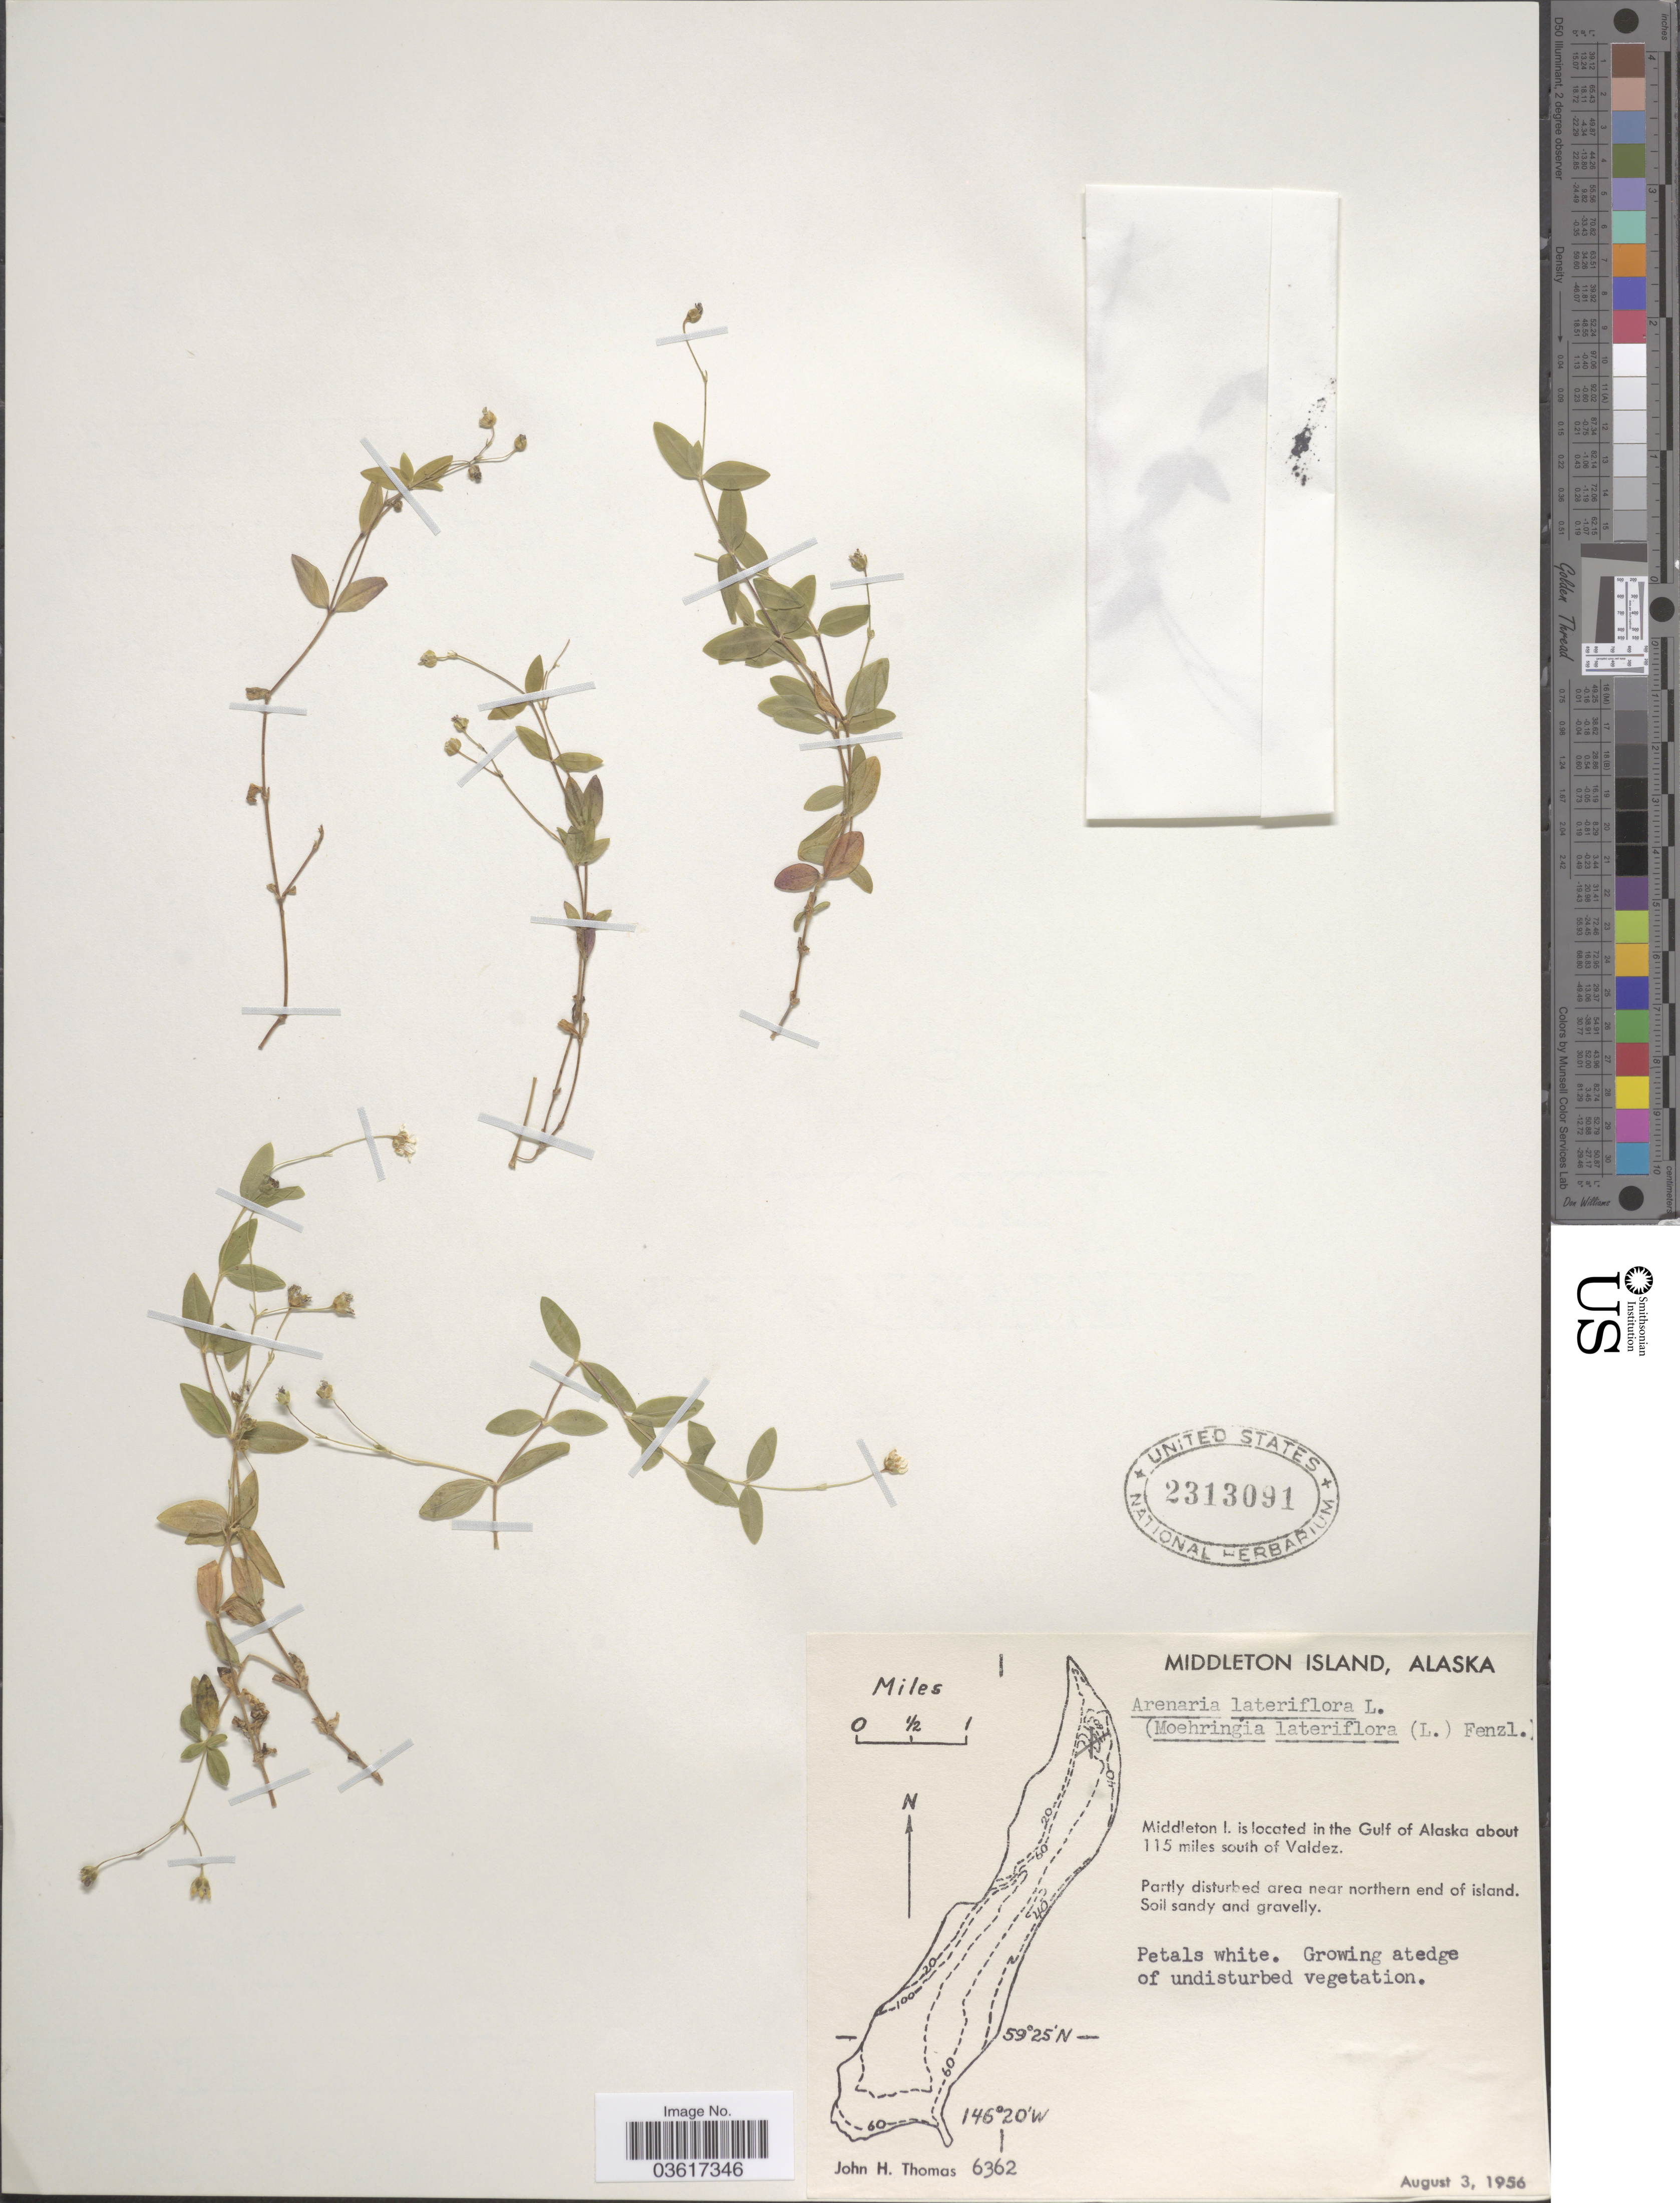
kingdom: Plantae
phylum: Tracheophyta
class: Magnoliopsida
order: Caryophyllales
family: Caryophyllaceae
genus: Moehringia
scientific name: Moehringia lateriflora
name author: (L.) Fenzl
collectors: J. H. Thomas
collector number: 6362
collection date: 1956-08-03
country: United States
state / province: Alaska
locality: Middleton Island. Middleton I. is located in the Gulf of Alaska about 115 miles south of Valdez.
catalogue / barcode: US 2313091